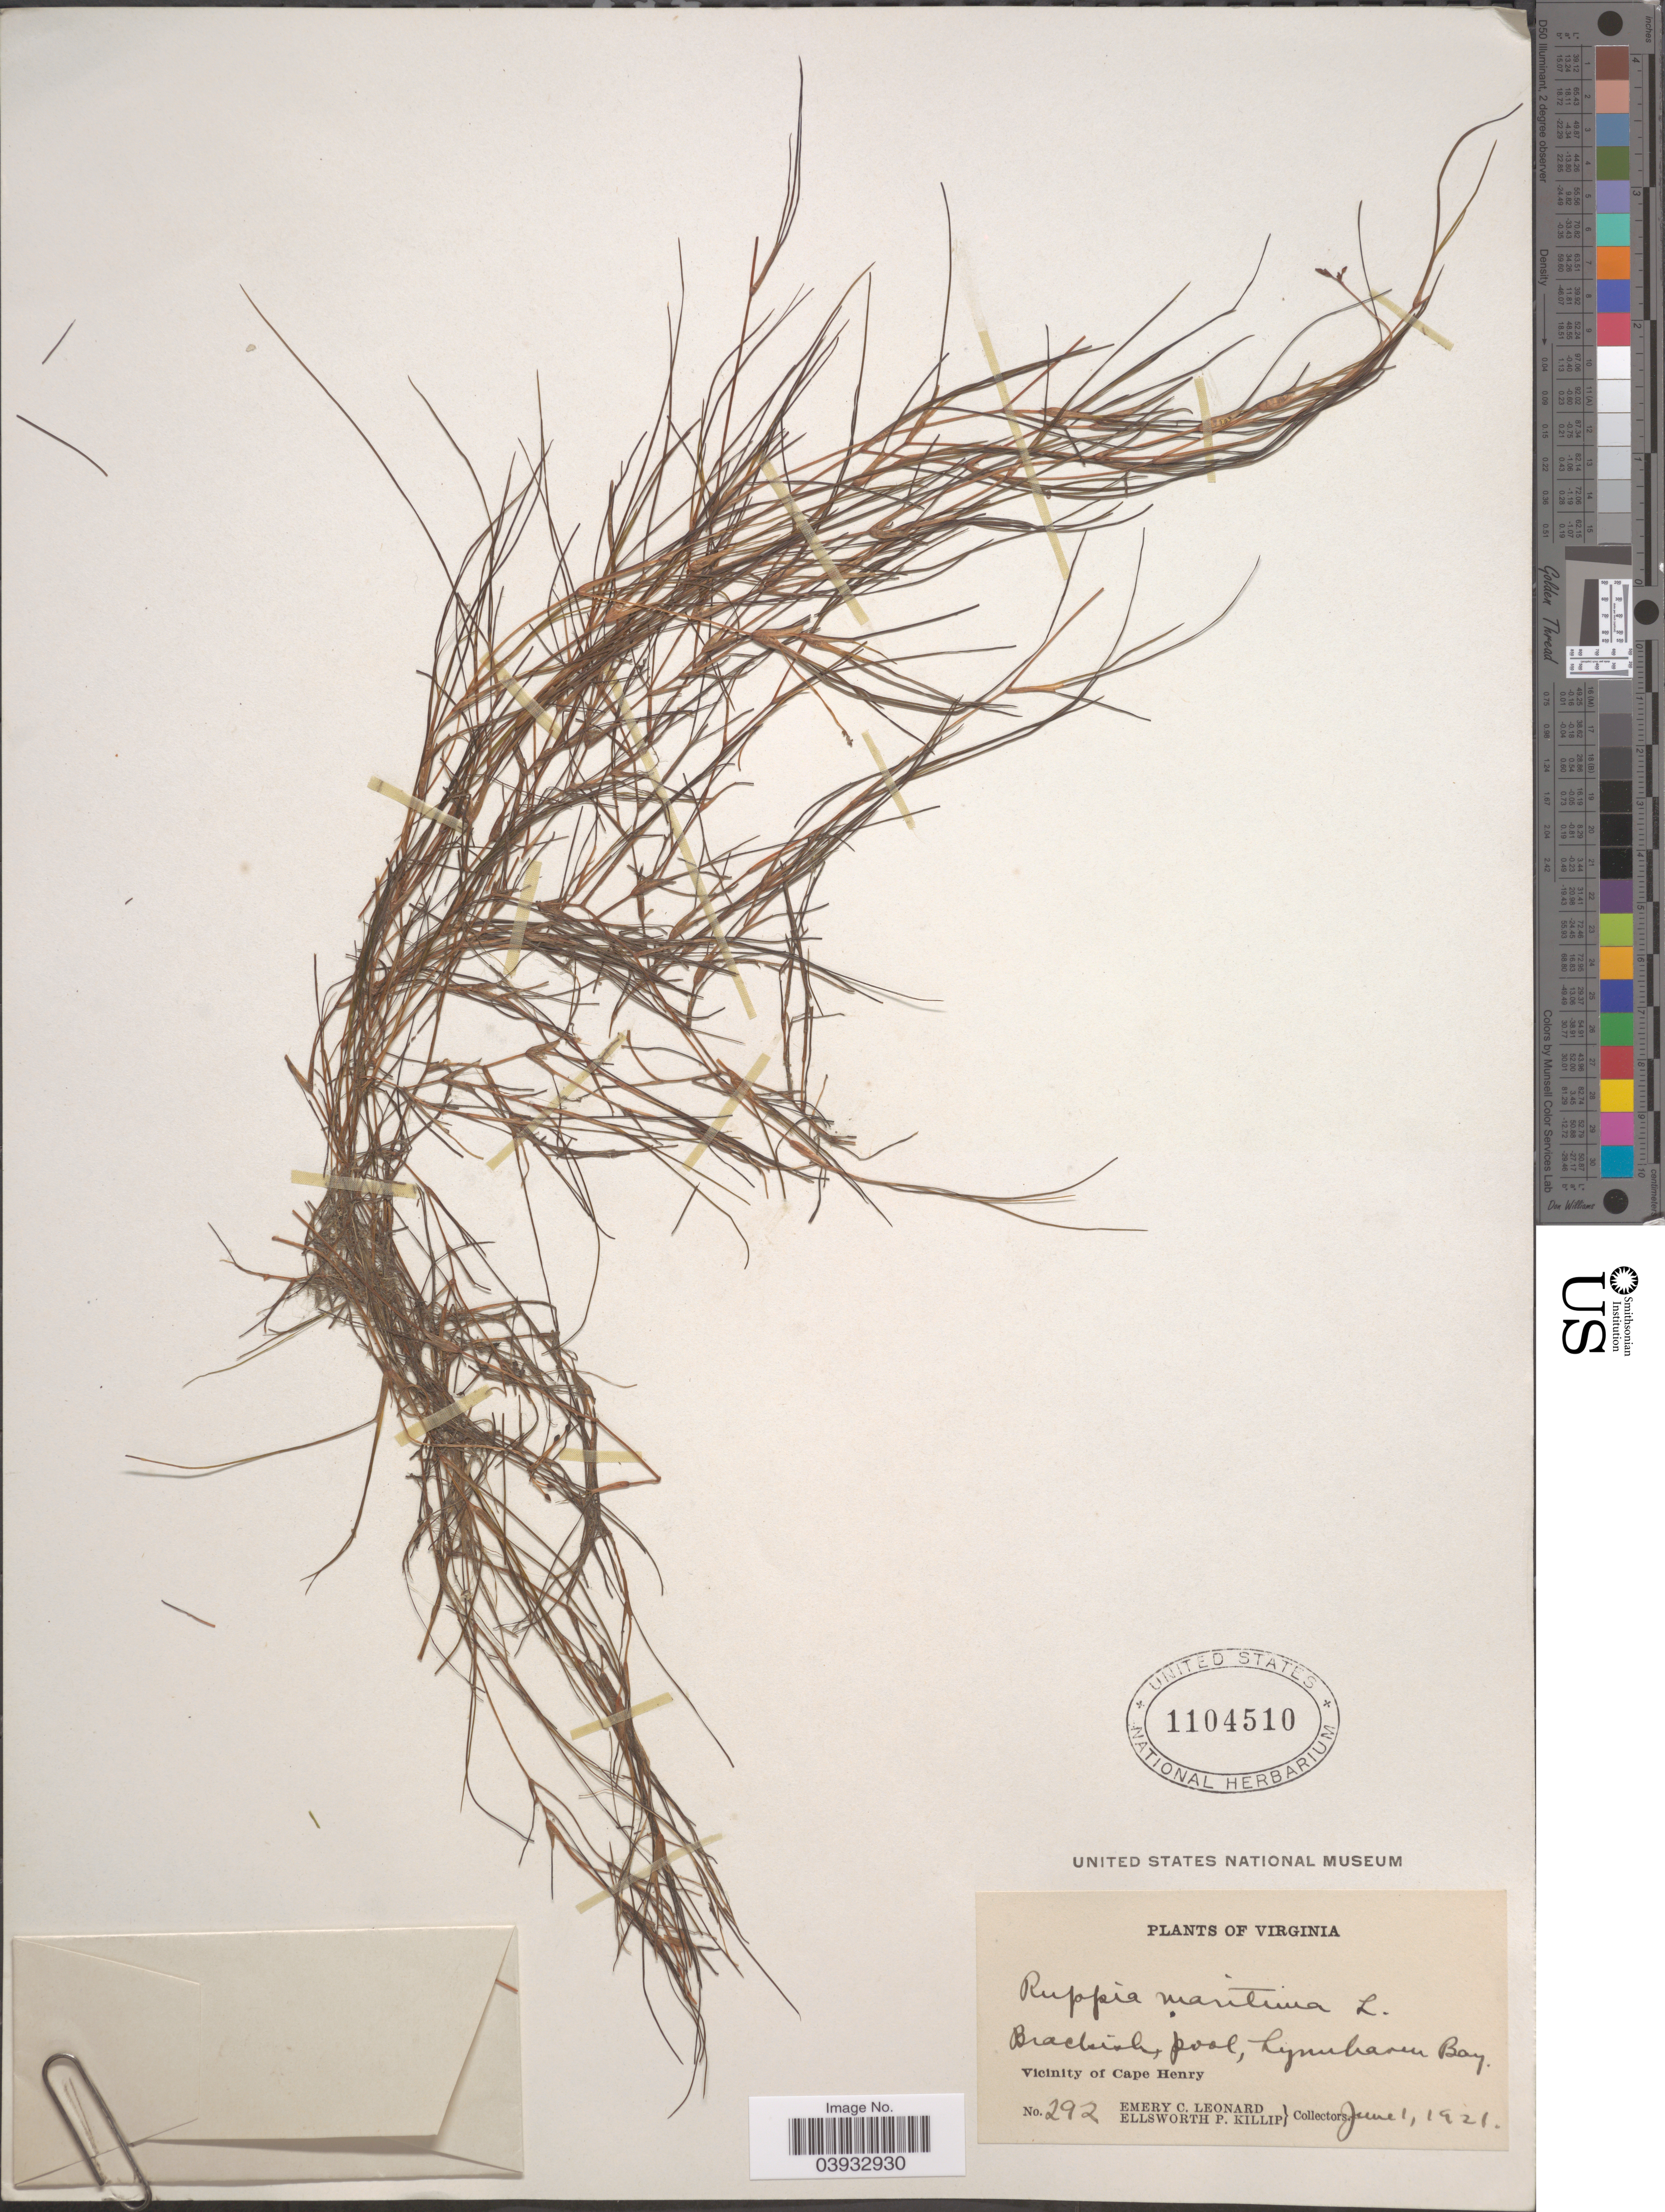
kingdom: Plantae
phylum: Tracheophyta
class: Liliopsida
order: Alismatales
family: Ruppiaceae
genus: Ruppia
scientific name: Ruppia maritima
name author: L.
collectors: E. C. Leonard & E. P. Killip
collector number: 292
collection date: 1921-06-01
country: United States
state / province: Virginia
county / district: City of Virginia Beach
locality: Lynnhaven Bay. Vicinity of Cape Henry.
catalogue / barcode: US 1104510